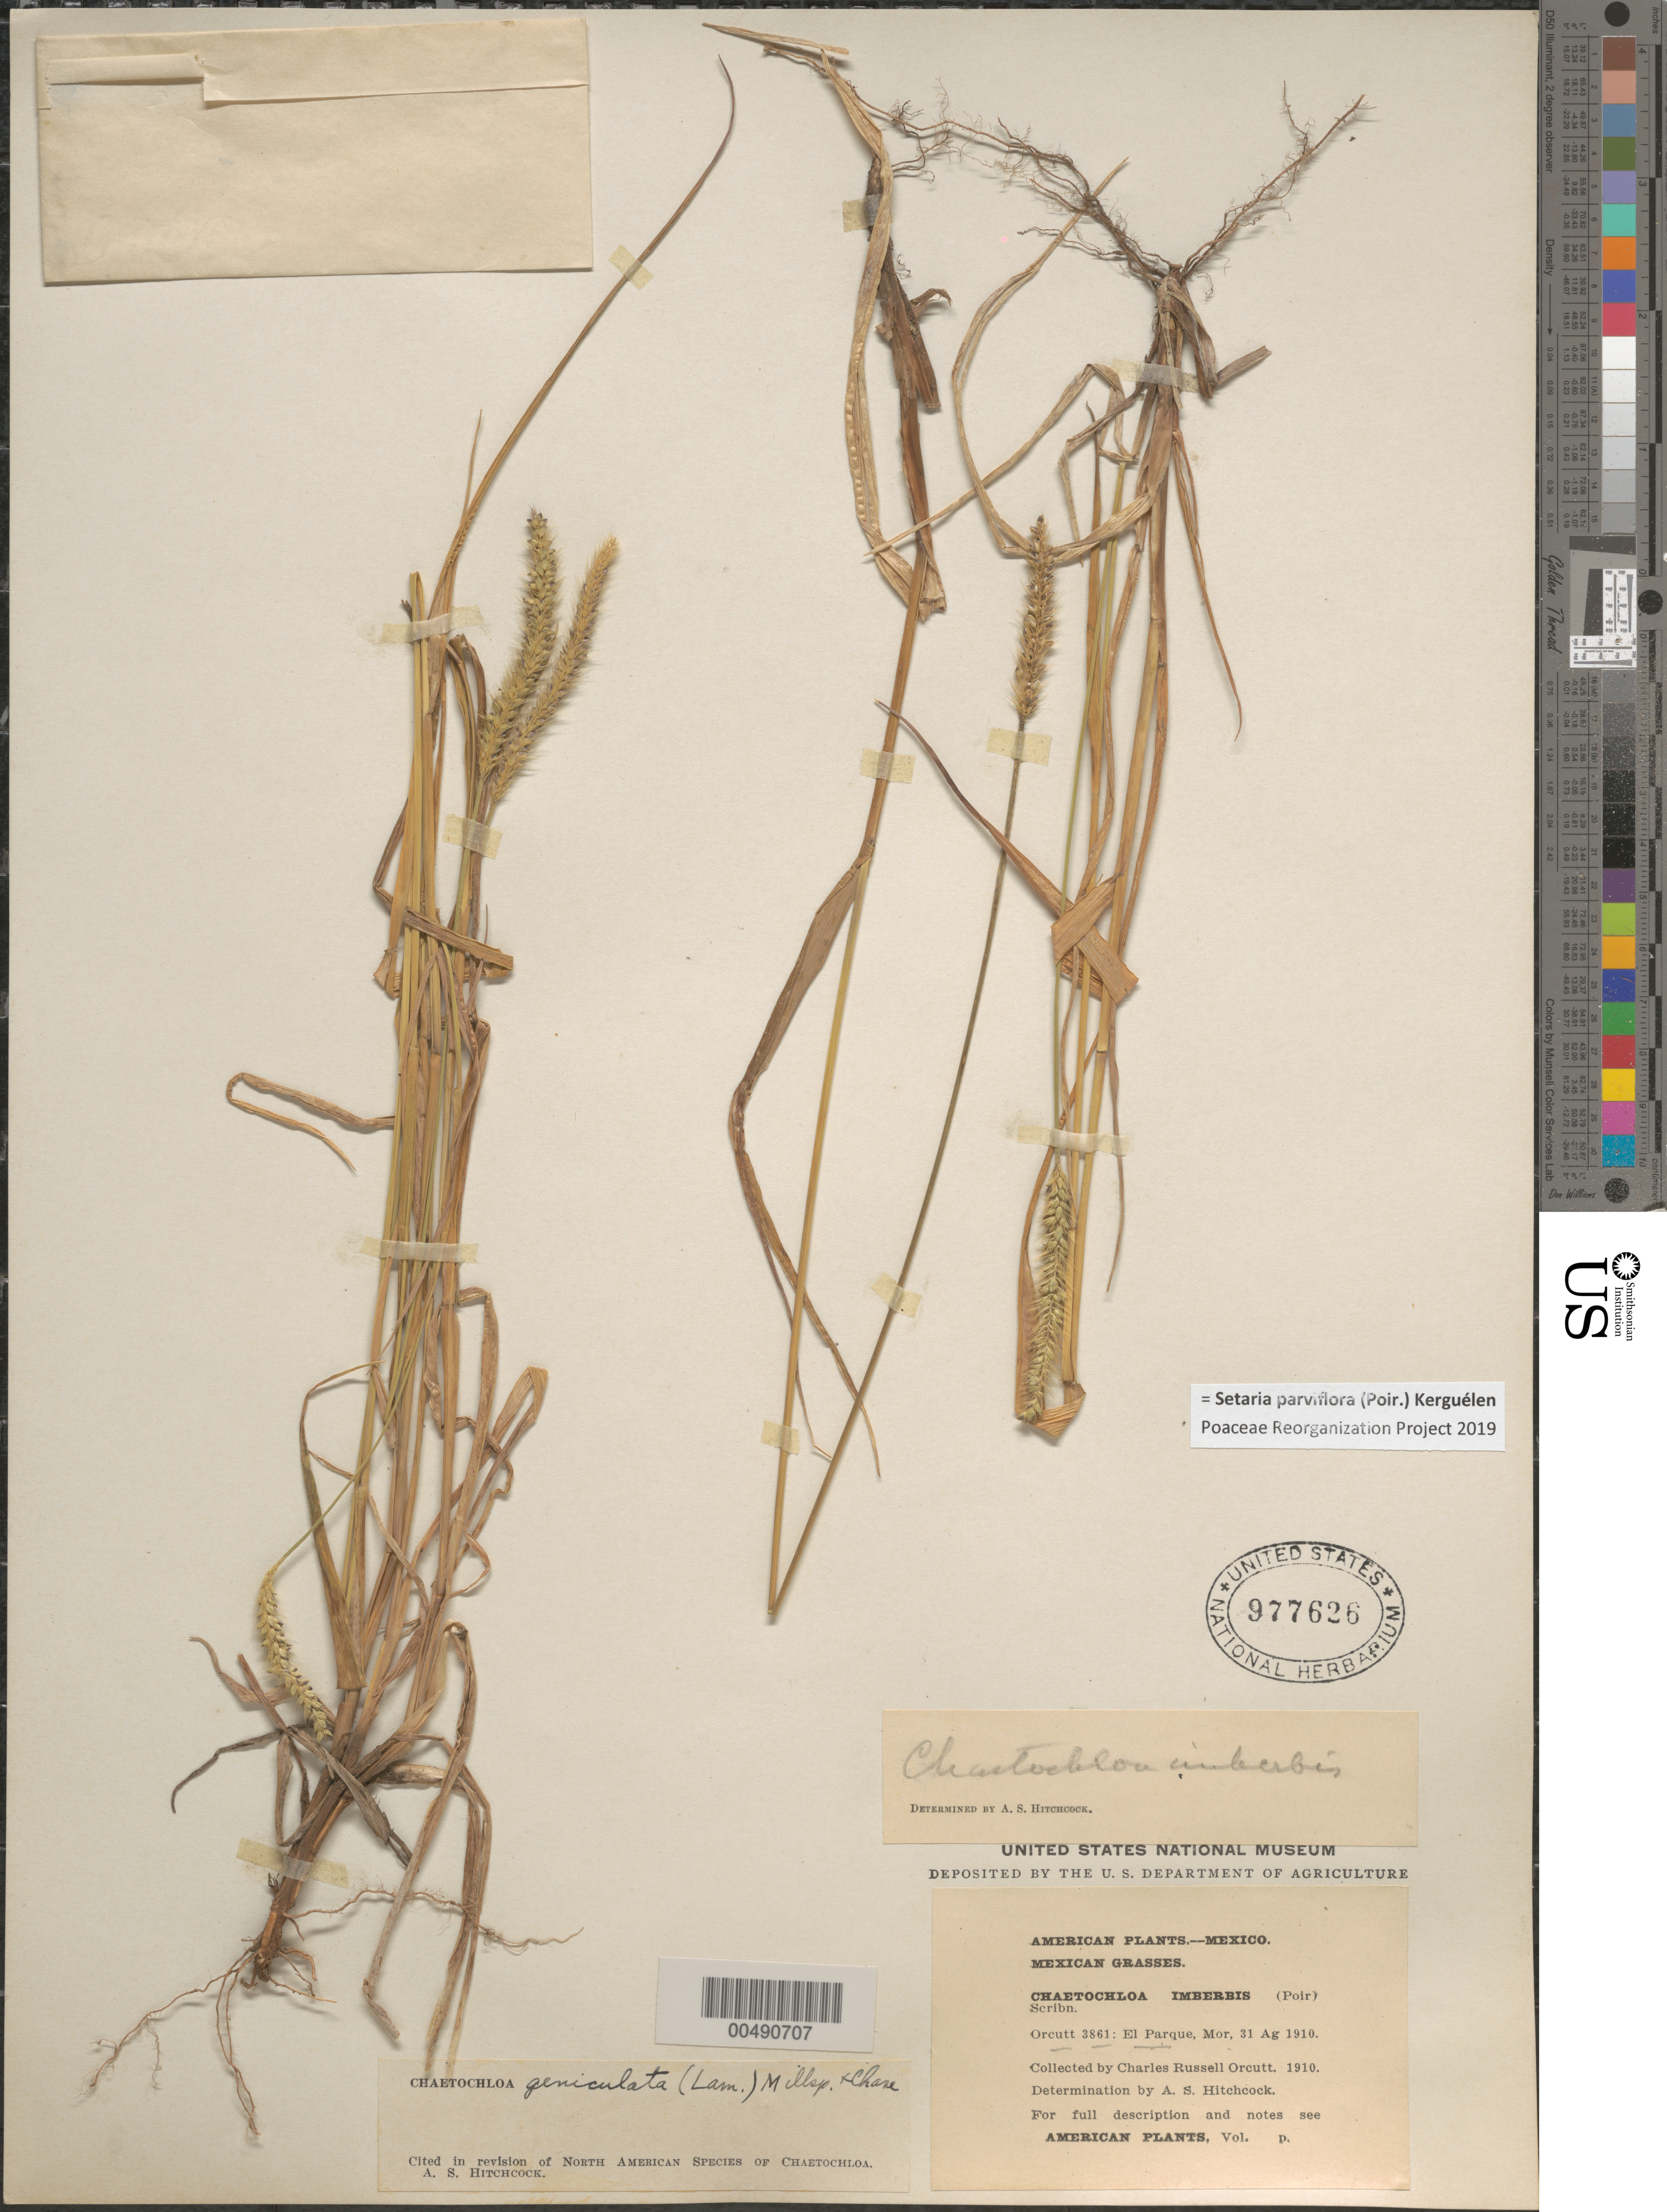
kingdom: Plantae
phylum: Tracheophyta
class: Liliopsida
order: Poales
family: Poaceae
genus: Setaria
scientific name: Setaria parviflora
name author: (Poir.) Kerguélen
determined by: Poaceae Reorganization Project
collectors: C. R. Orcutt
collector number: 3861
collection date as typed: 31 Aug 1910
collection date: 1910-08-31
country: Mexico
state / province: Morelos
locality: El Parque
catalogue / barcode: US 977626